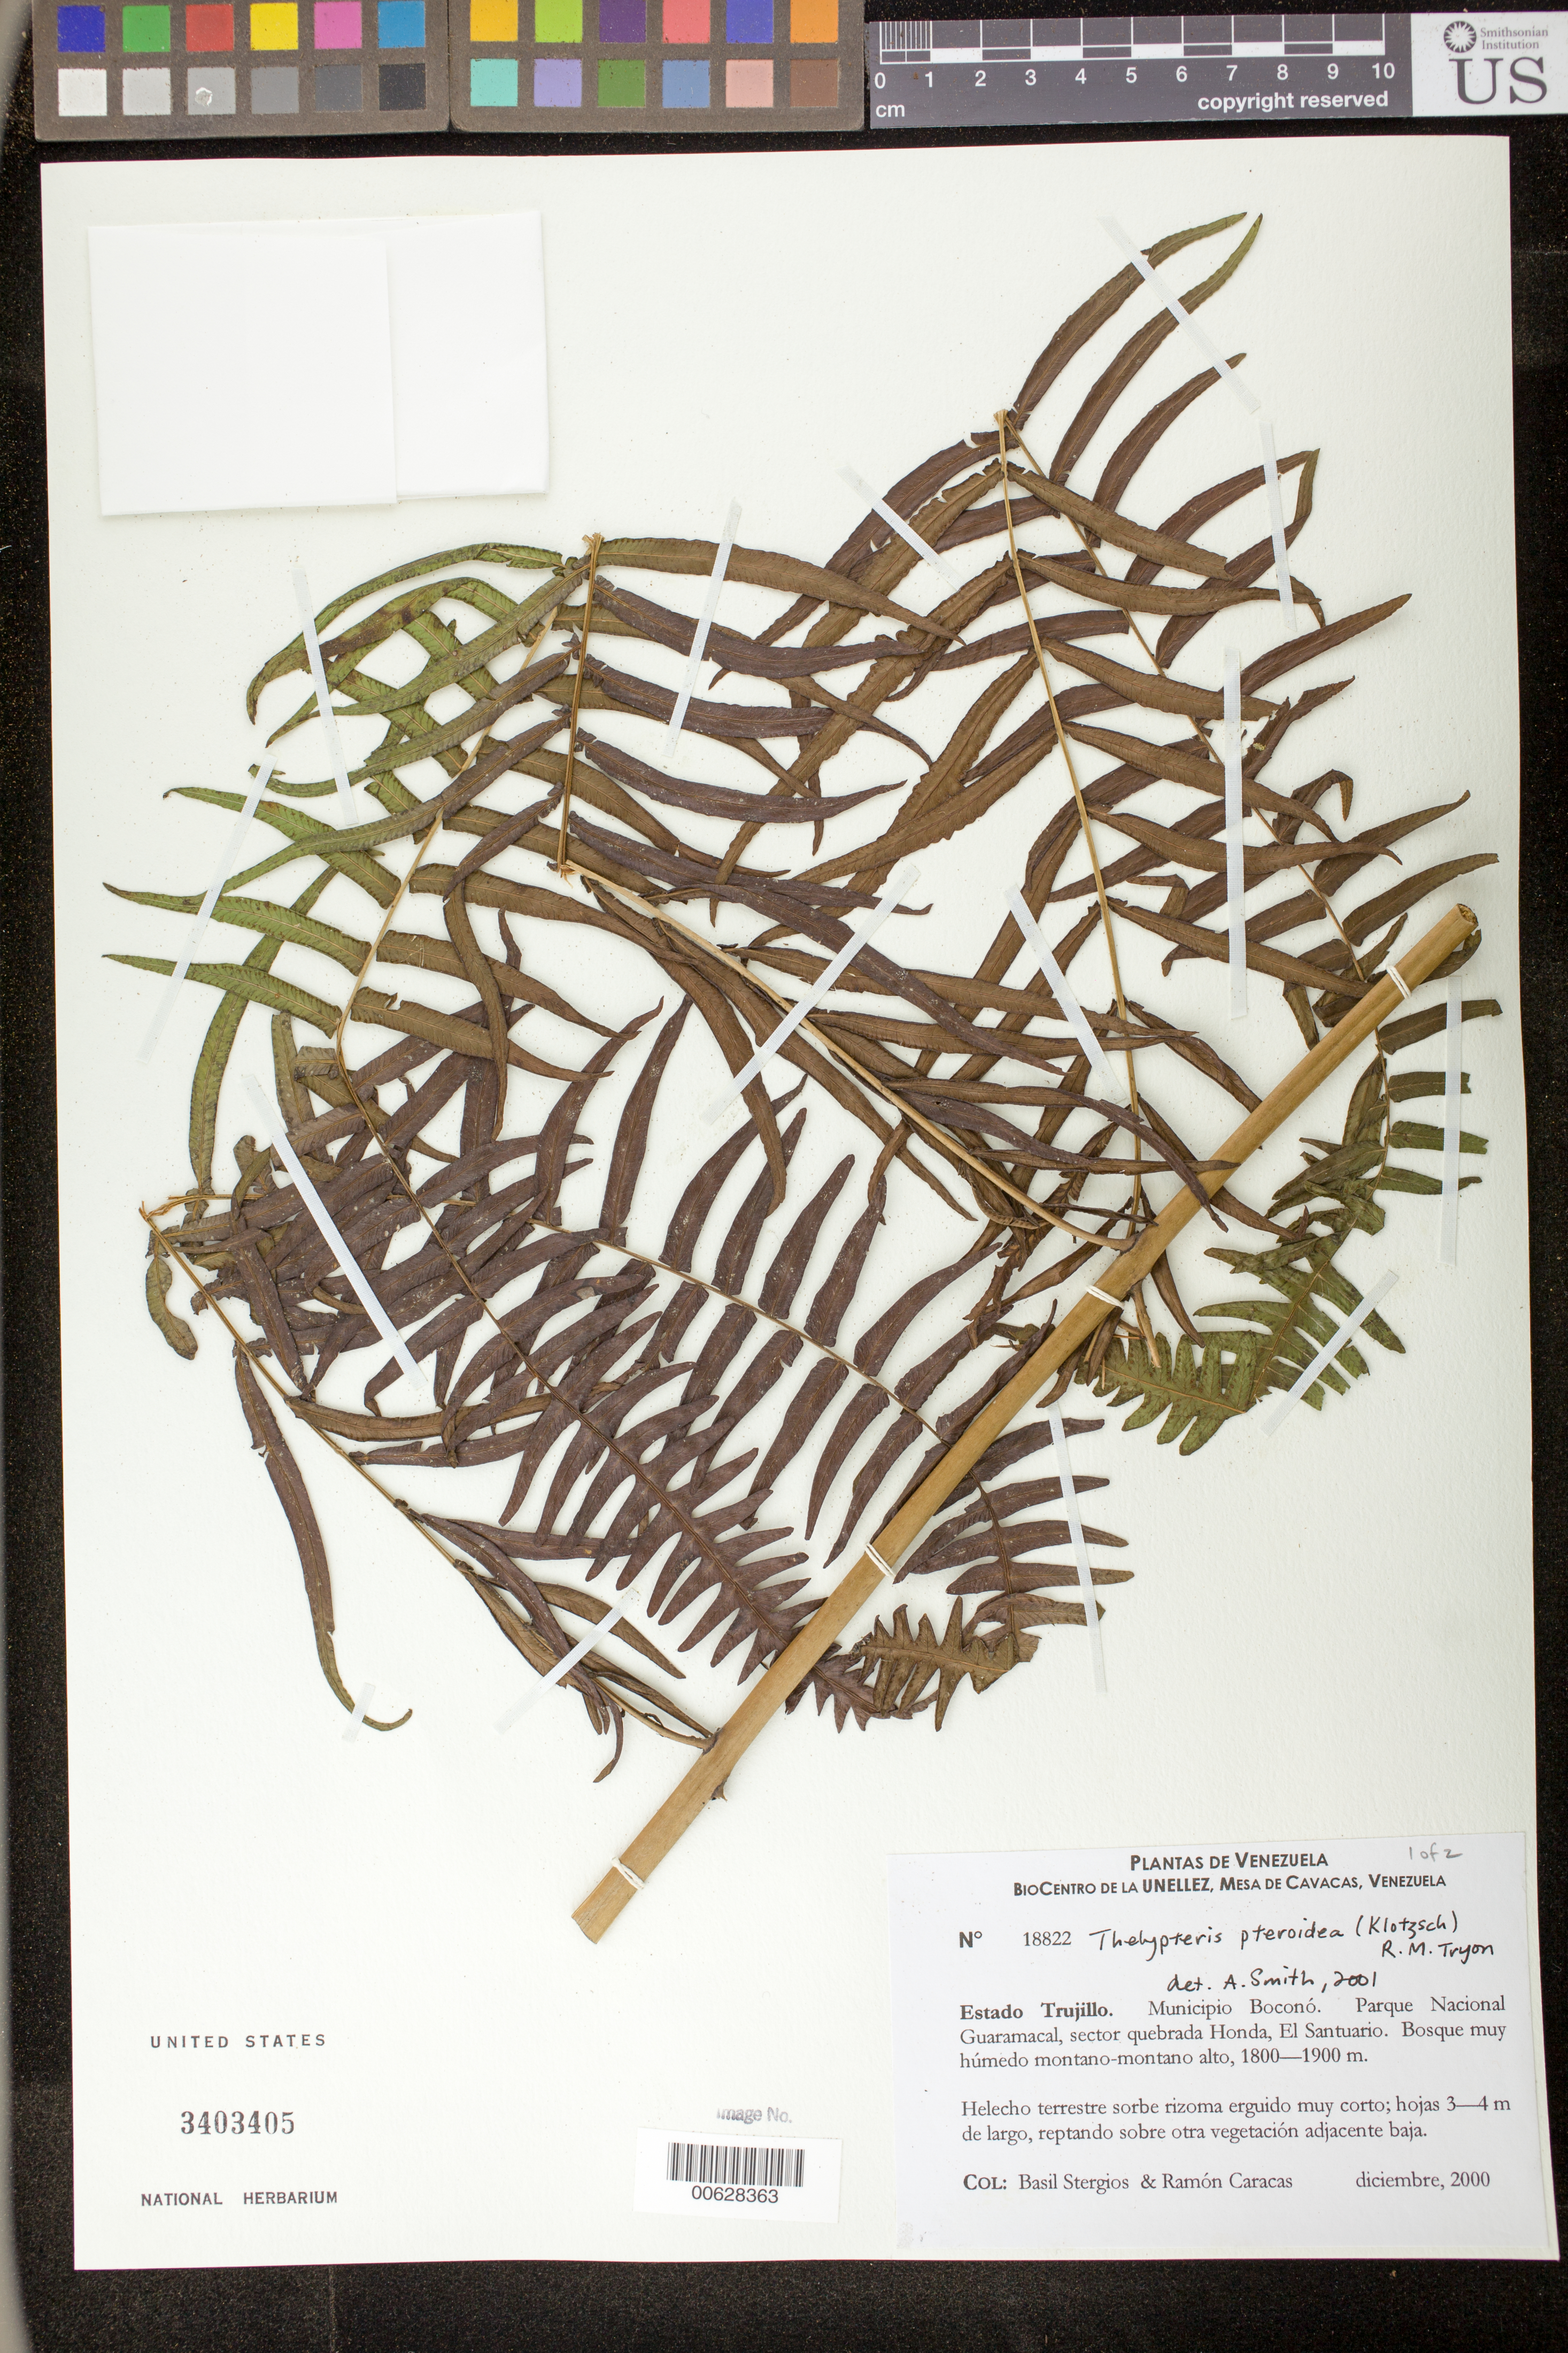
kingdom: Plantae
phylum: Tracheophyta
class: Polypodiopsida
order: Polypodiales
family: Thelypteridaceae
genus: Thelypteris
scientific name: Thelypteris pteroidea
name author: (Klotzsch) R.M. Tryon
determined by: Smith, Alan R., (UC)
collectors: B. G. Stergios & R. Caracas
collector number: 18822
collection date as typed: Dec 2000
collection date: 2000-12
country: Venezuela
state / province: Trujillo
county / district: Boconó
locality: Parque Nacional Guaramacal, quebrada Honda, El Santuario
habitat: Bosque muy húmedo montano-montano alto.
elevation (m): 1800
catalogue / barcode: US 3403405